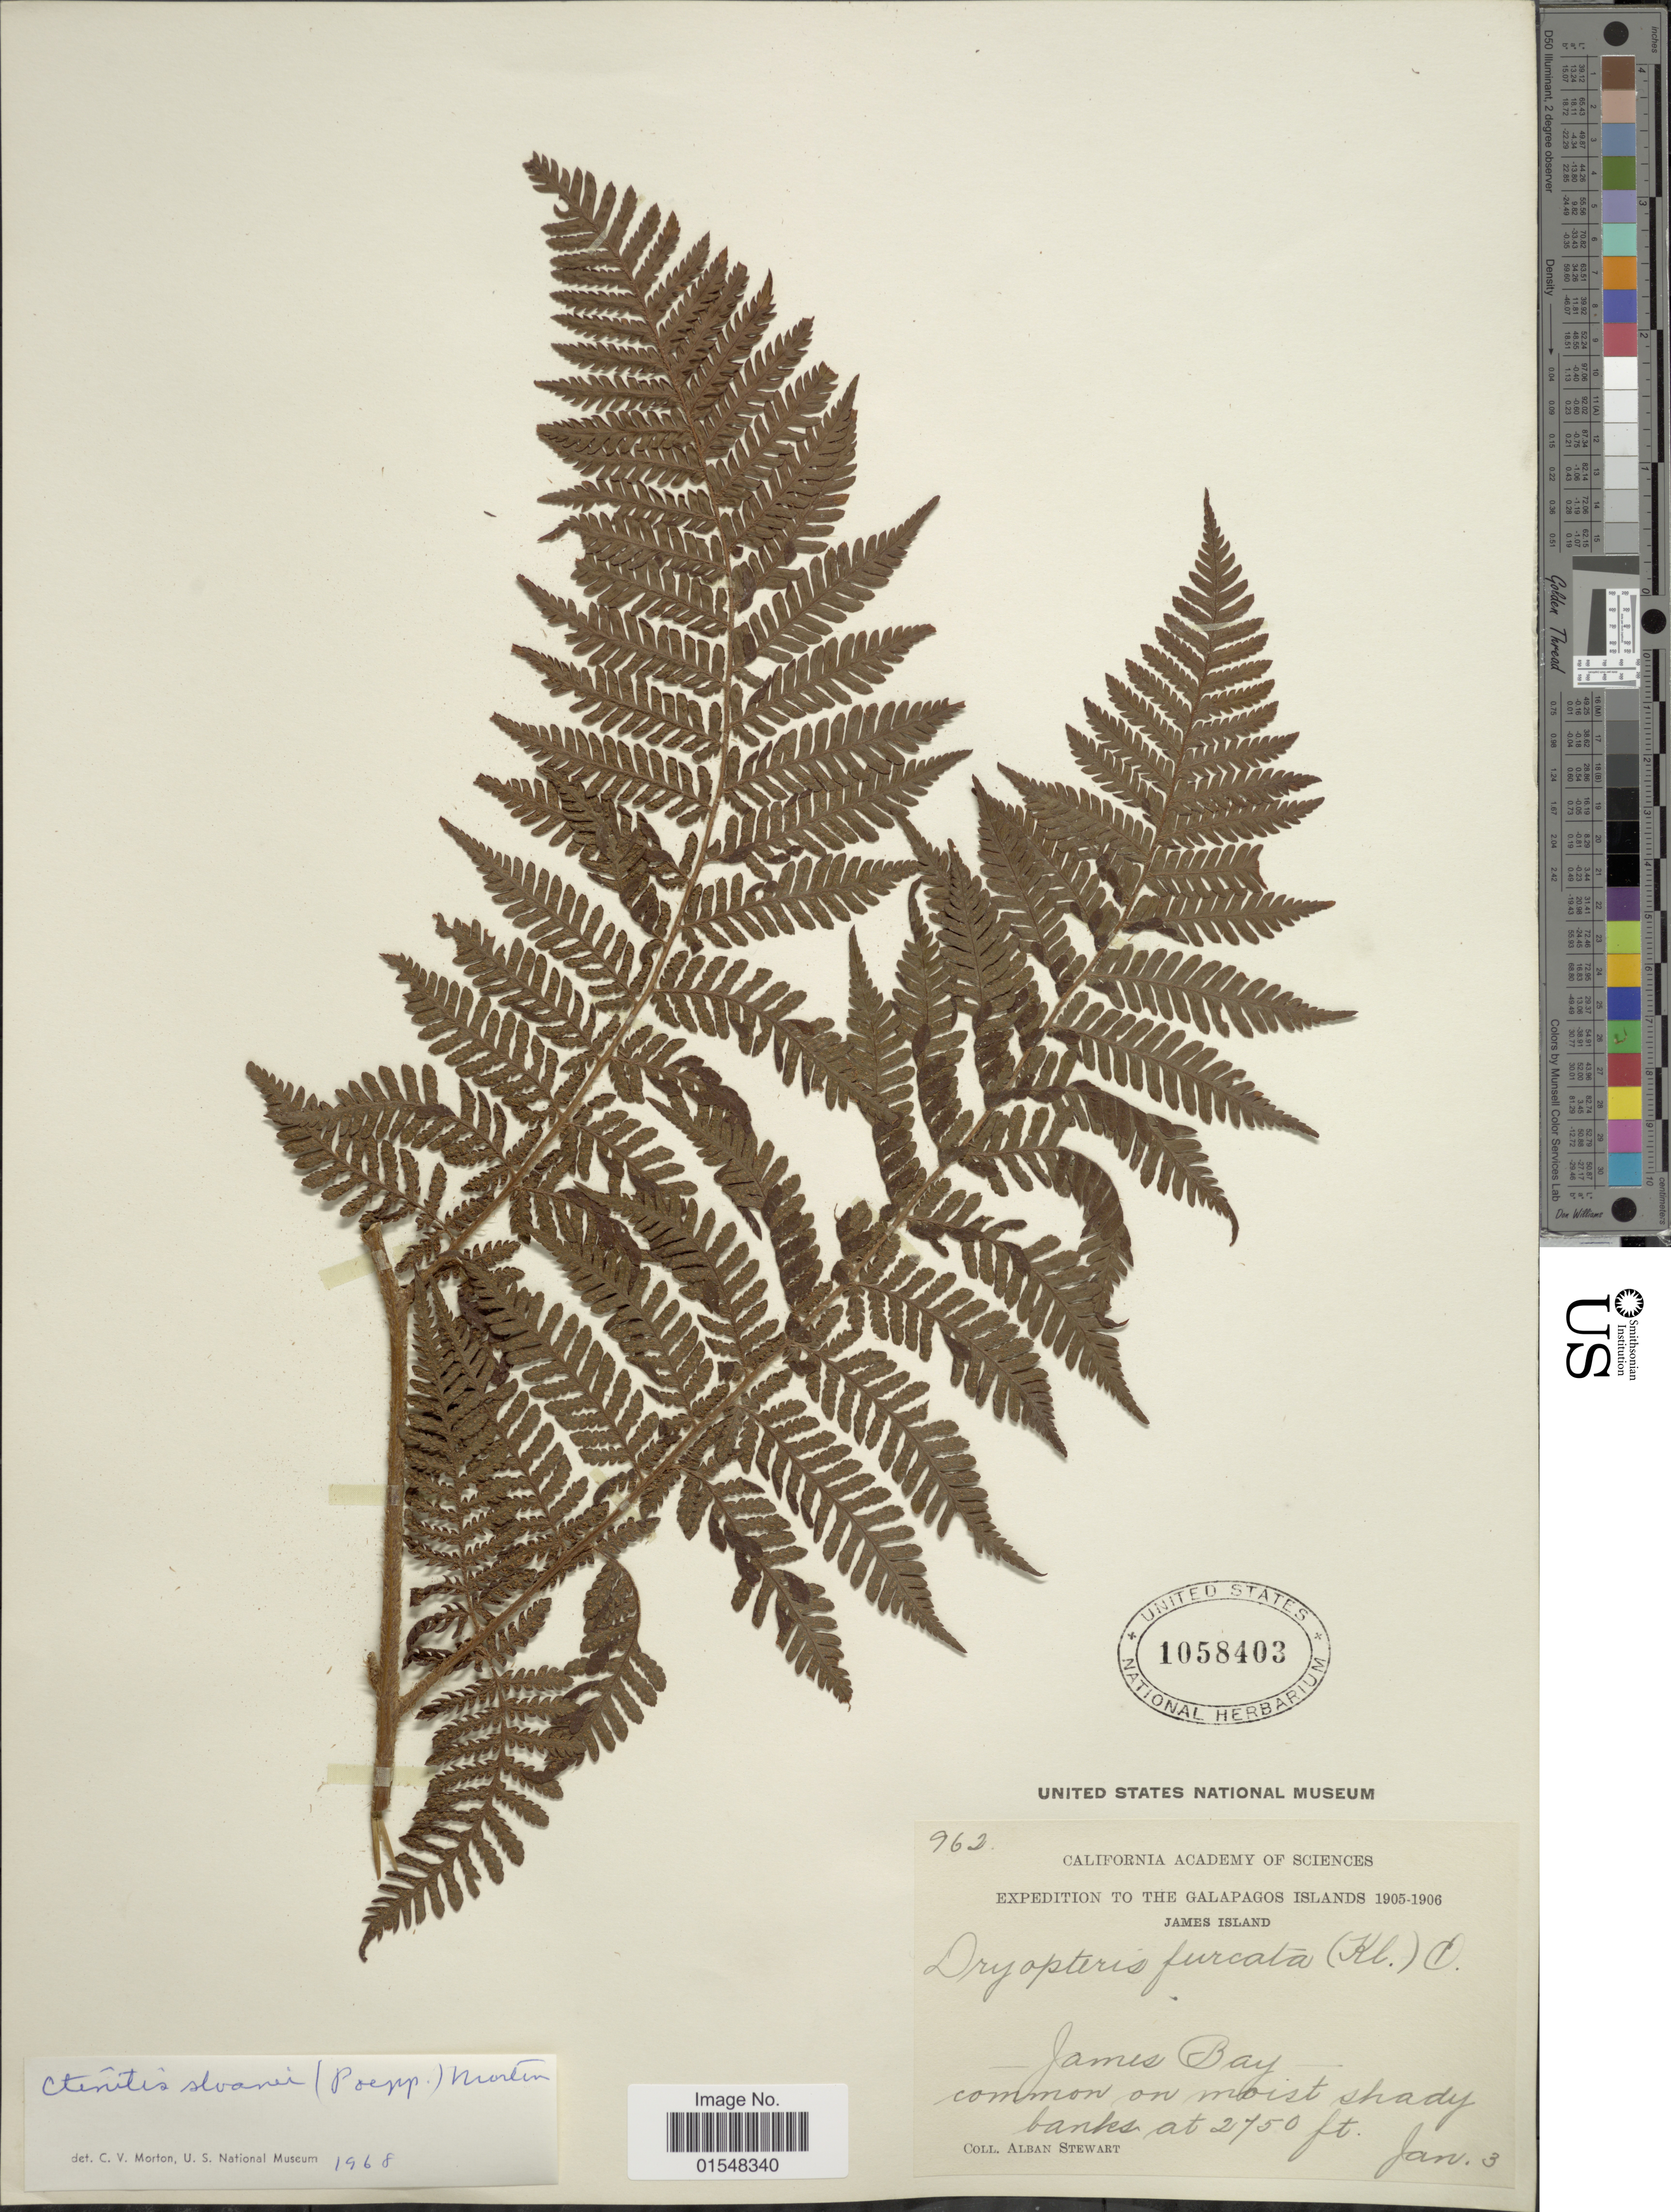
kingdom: Plantae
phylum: Tracheophyta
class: Polypodiopsida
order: Polypodiales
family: Dryopteridaceae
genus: Ctenitis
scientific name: Ctenitis sloanei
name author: (Poepp. ex Spreng.) C.V. Morton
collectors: A. Stewart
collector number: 962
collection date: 1905-01-03/1906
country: Ecuador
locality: Galapagos Islands, James Island, James Bay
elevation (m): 838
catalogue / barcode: US 1058403